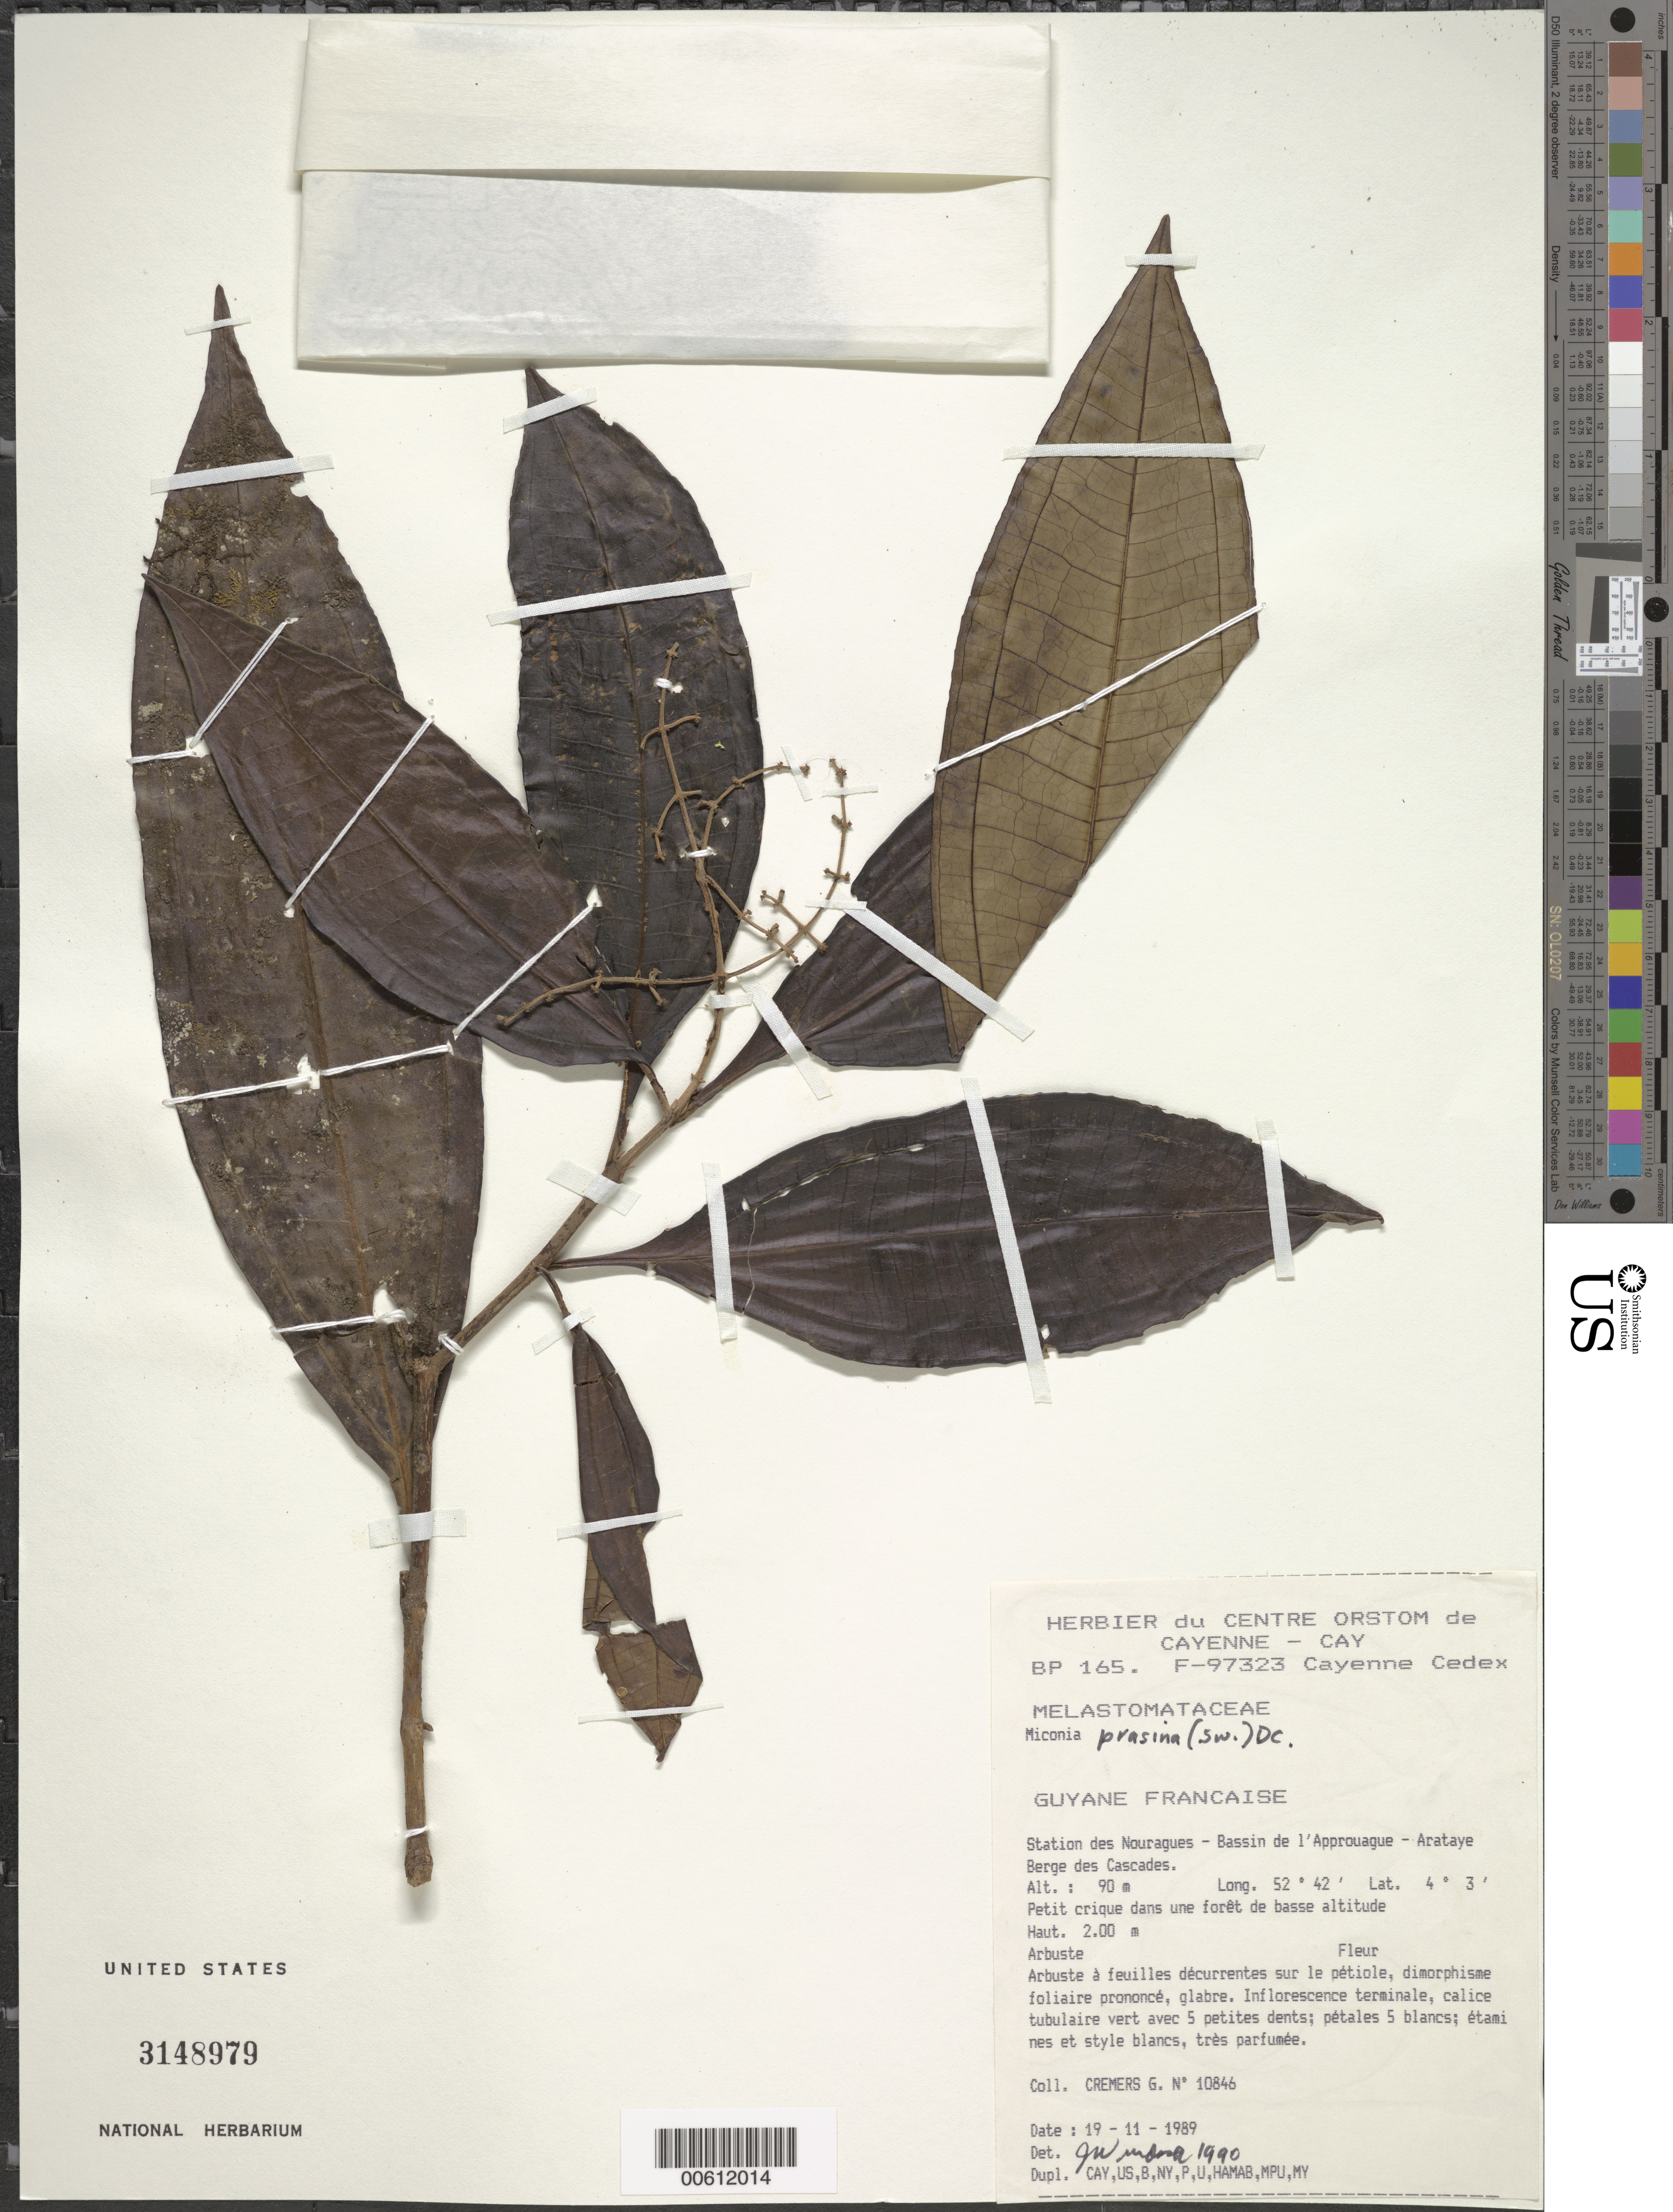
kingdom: Plantae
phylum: Tracheophyta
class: Magnoliopsida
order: Myrtales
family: Melastomataceae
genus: Miconia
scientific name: Miconia prasina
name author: (Sw.) DC.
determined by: Wurdack, John J., (US), US (UNITED STATES)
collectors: G. Cremers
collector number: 10846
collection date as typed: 19-Nov-89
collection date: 1989-11-19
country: French Guiana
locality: Station des Nouragues, Bassin de l'Approuague, Arataye, Berge des Cascades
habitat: Petit crique deans une foret de basse altitude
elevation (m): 90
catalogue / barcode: US 3148979